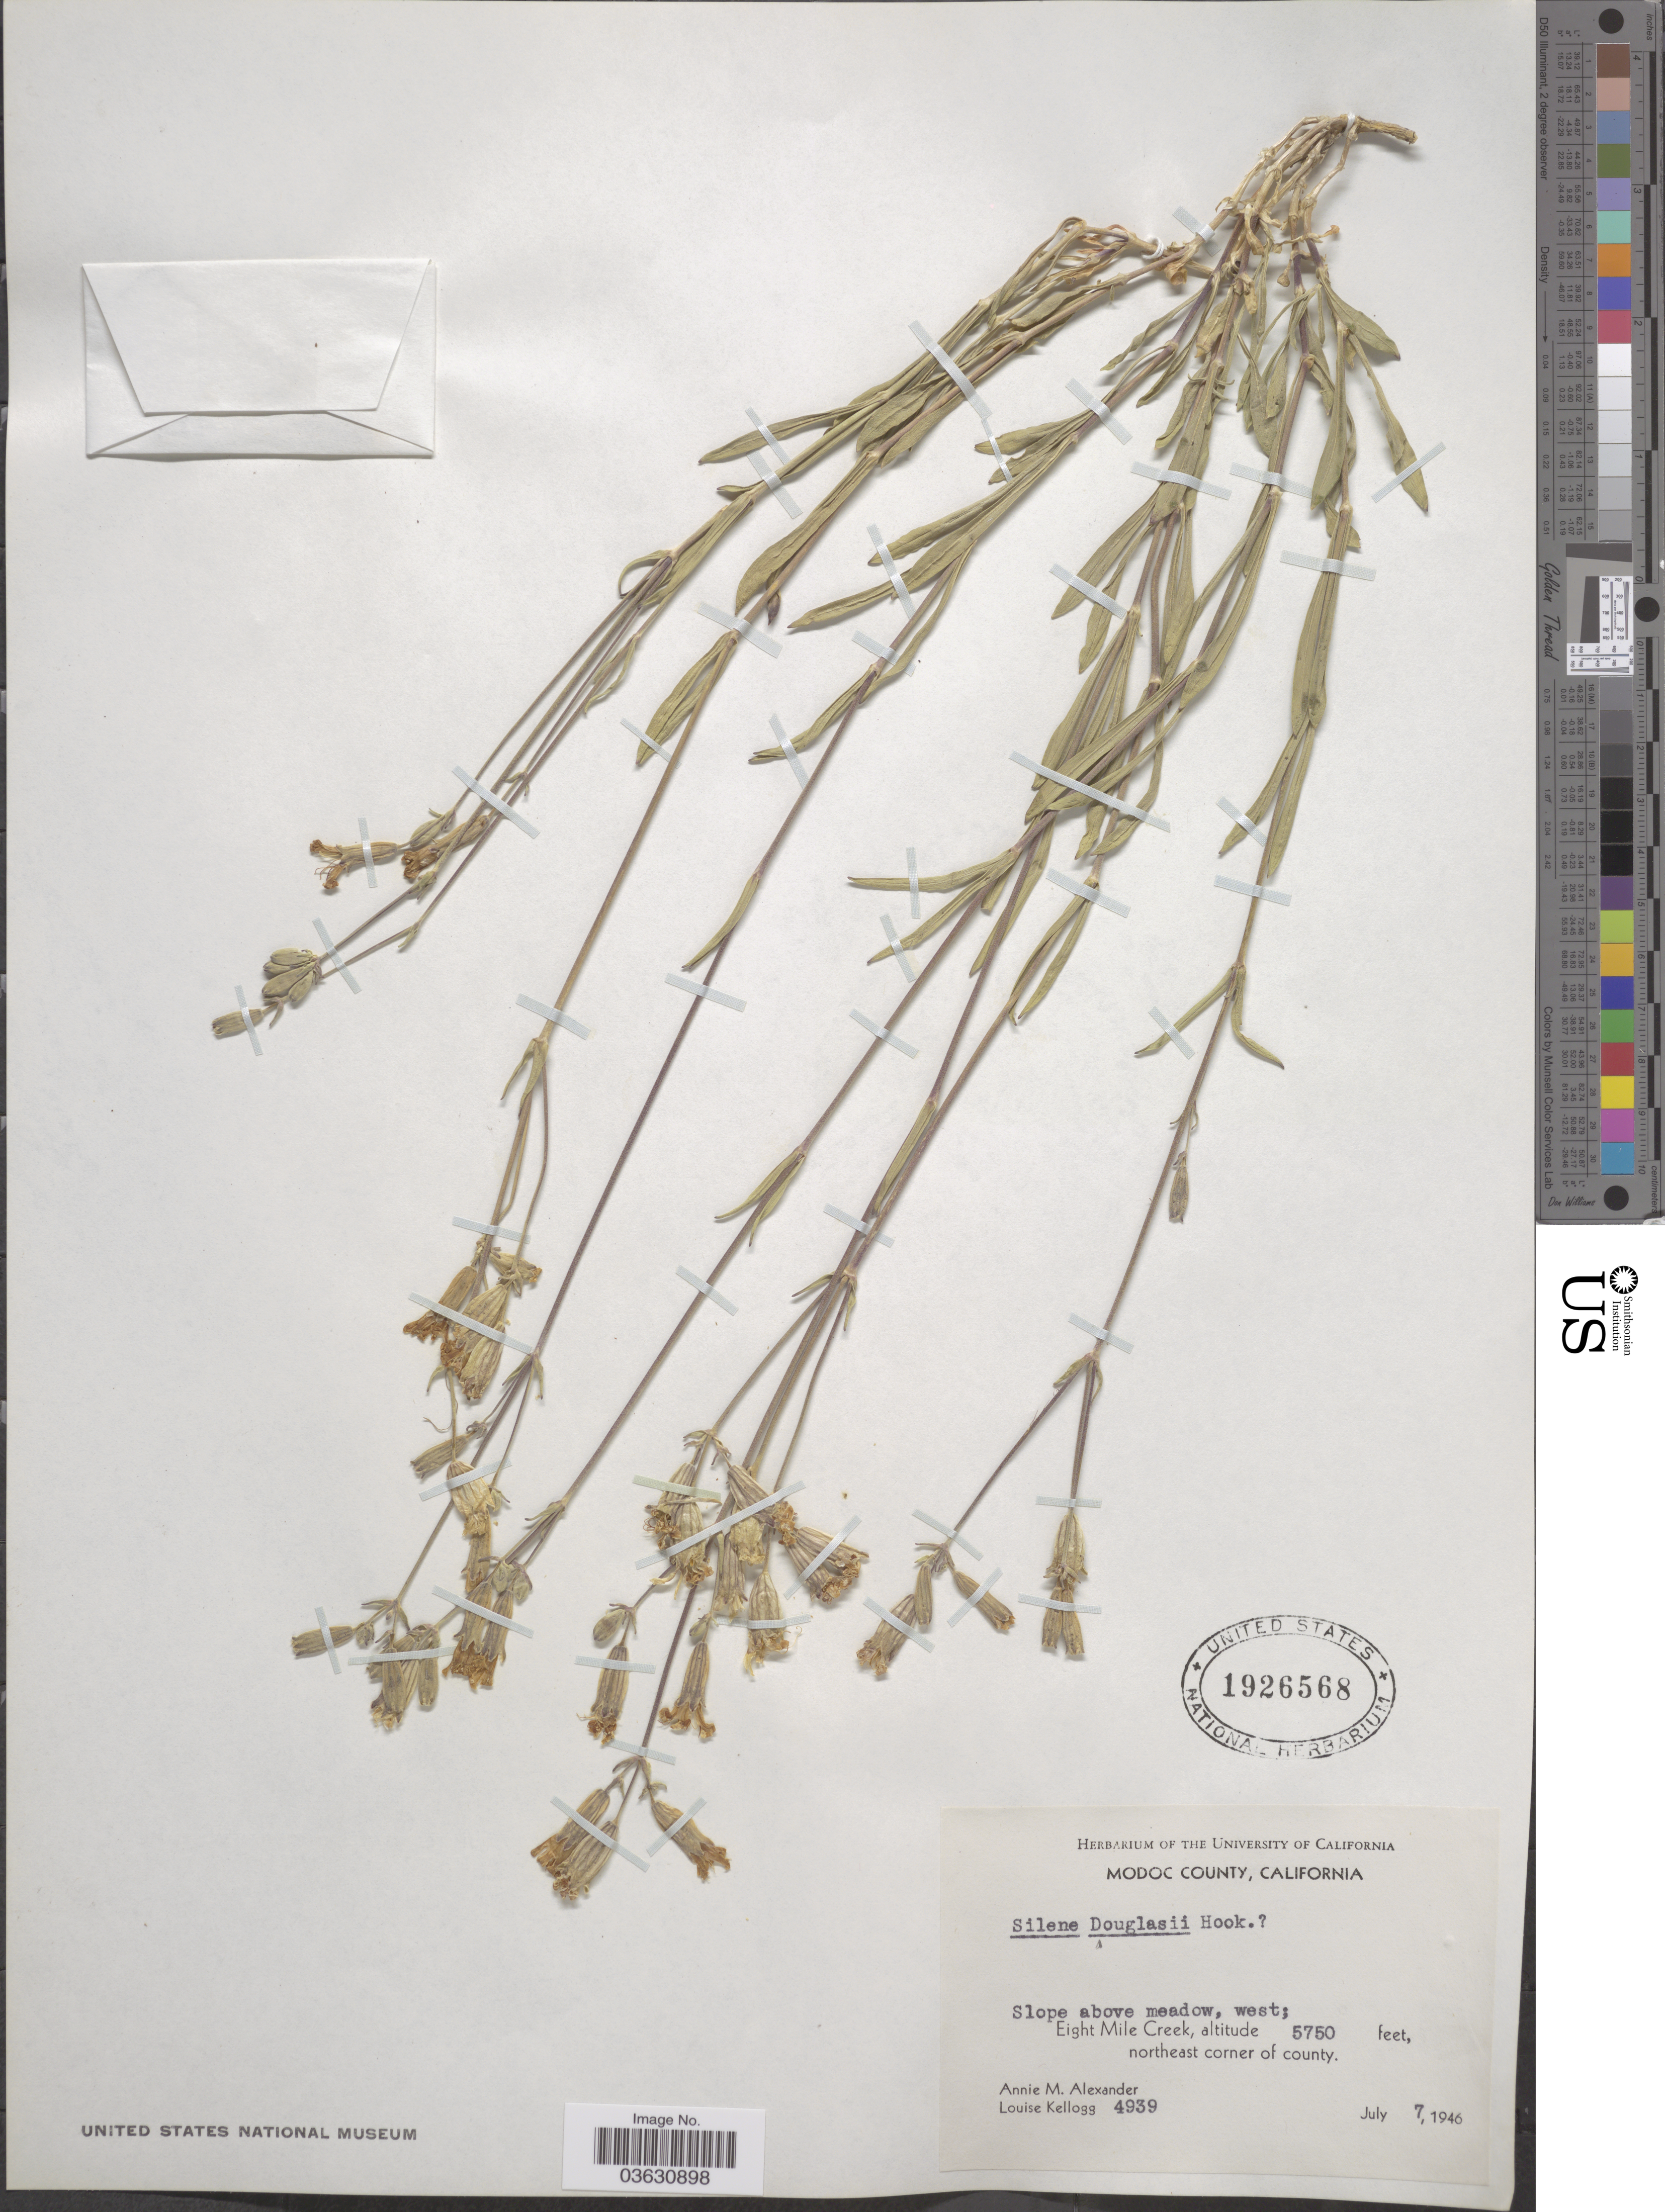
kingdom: Plantae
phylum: Tracheophyta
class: Magnoliopsida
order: Caryophyllales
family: Caryophyllaceae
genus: Silene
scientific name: Silene douglasii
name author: Hook.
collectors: A. M. Alexander & L. Kellogg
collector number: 4939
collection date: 1946-07-07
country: United States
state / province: California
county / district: Modoc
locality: Modoc County. Slope above meadow, west; Eight Mile Creek, northeast corner of county.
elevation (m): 1753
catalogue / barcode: US 1926568